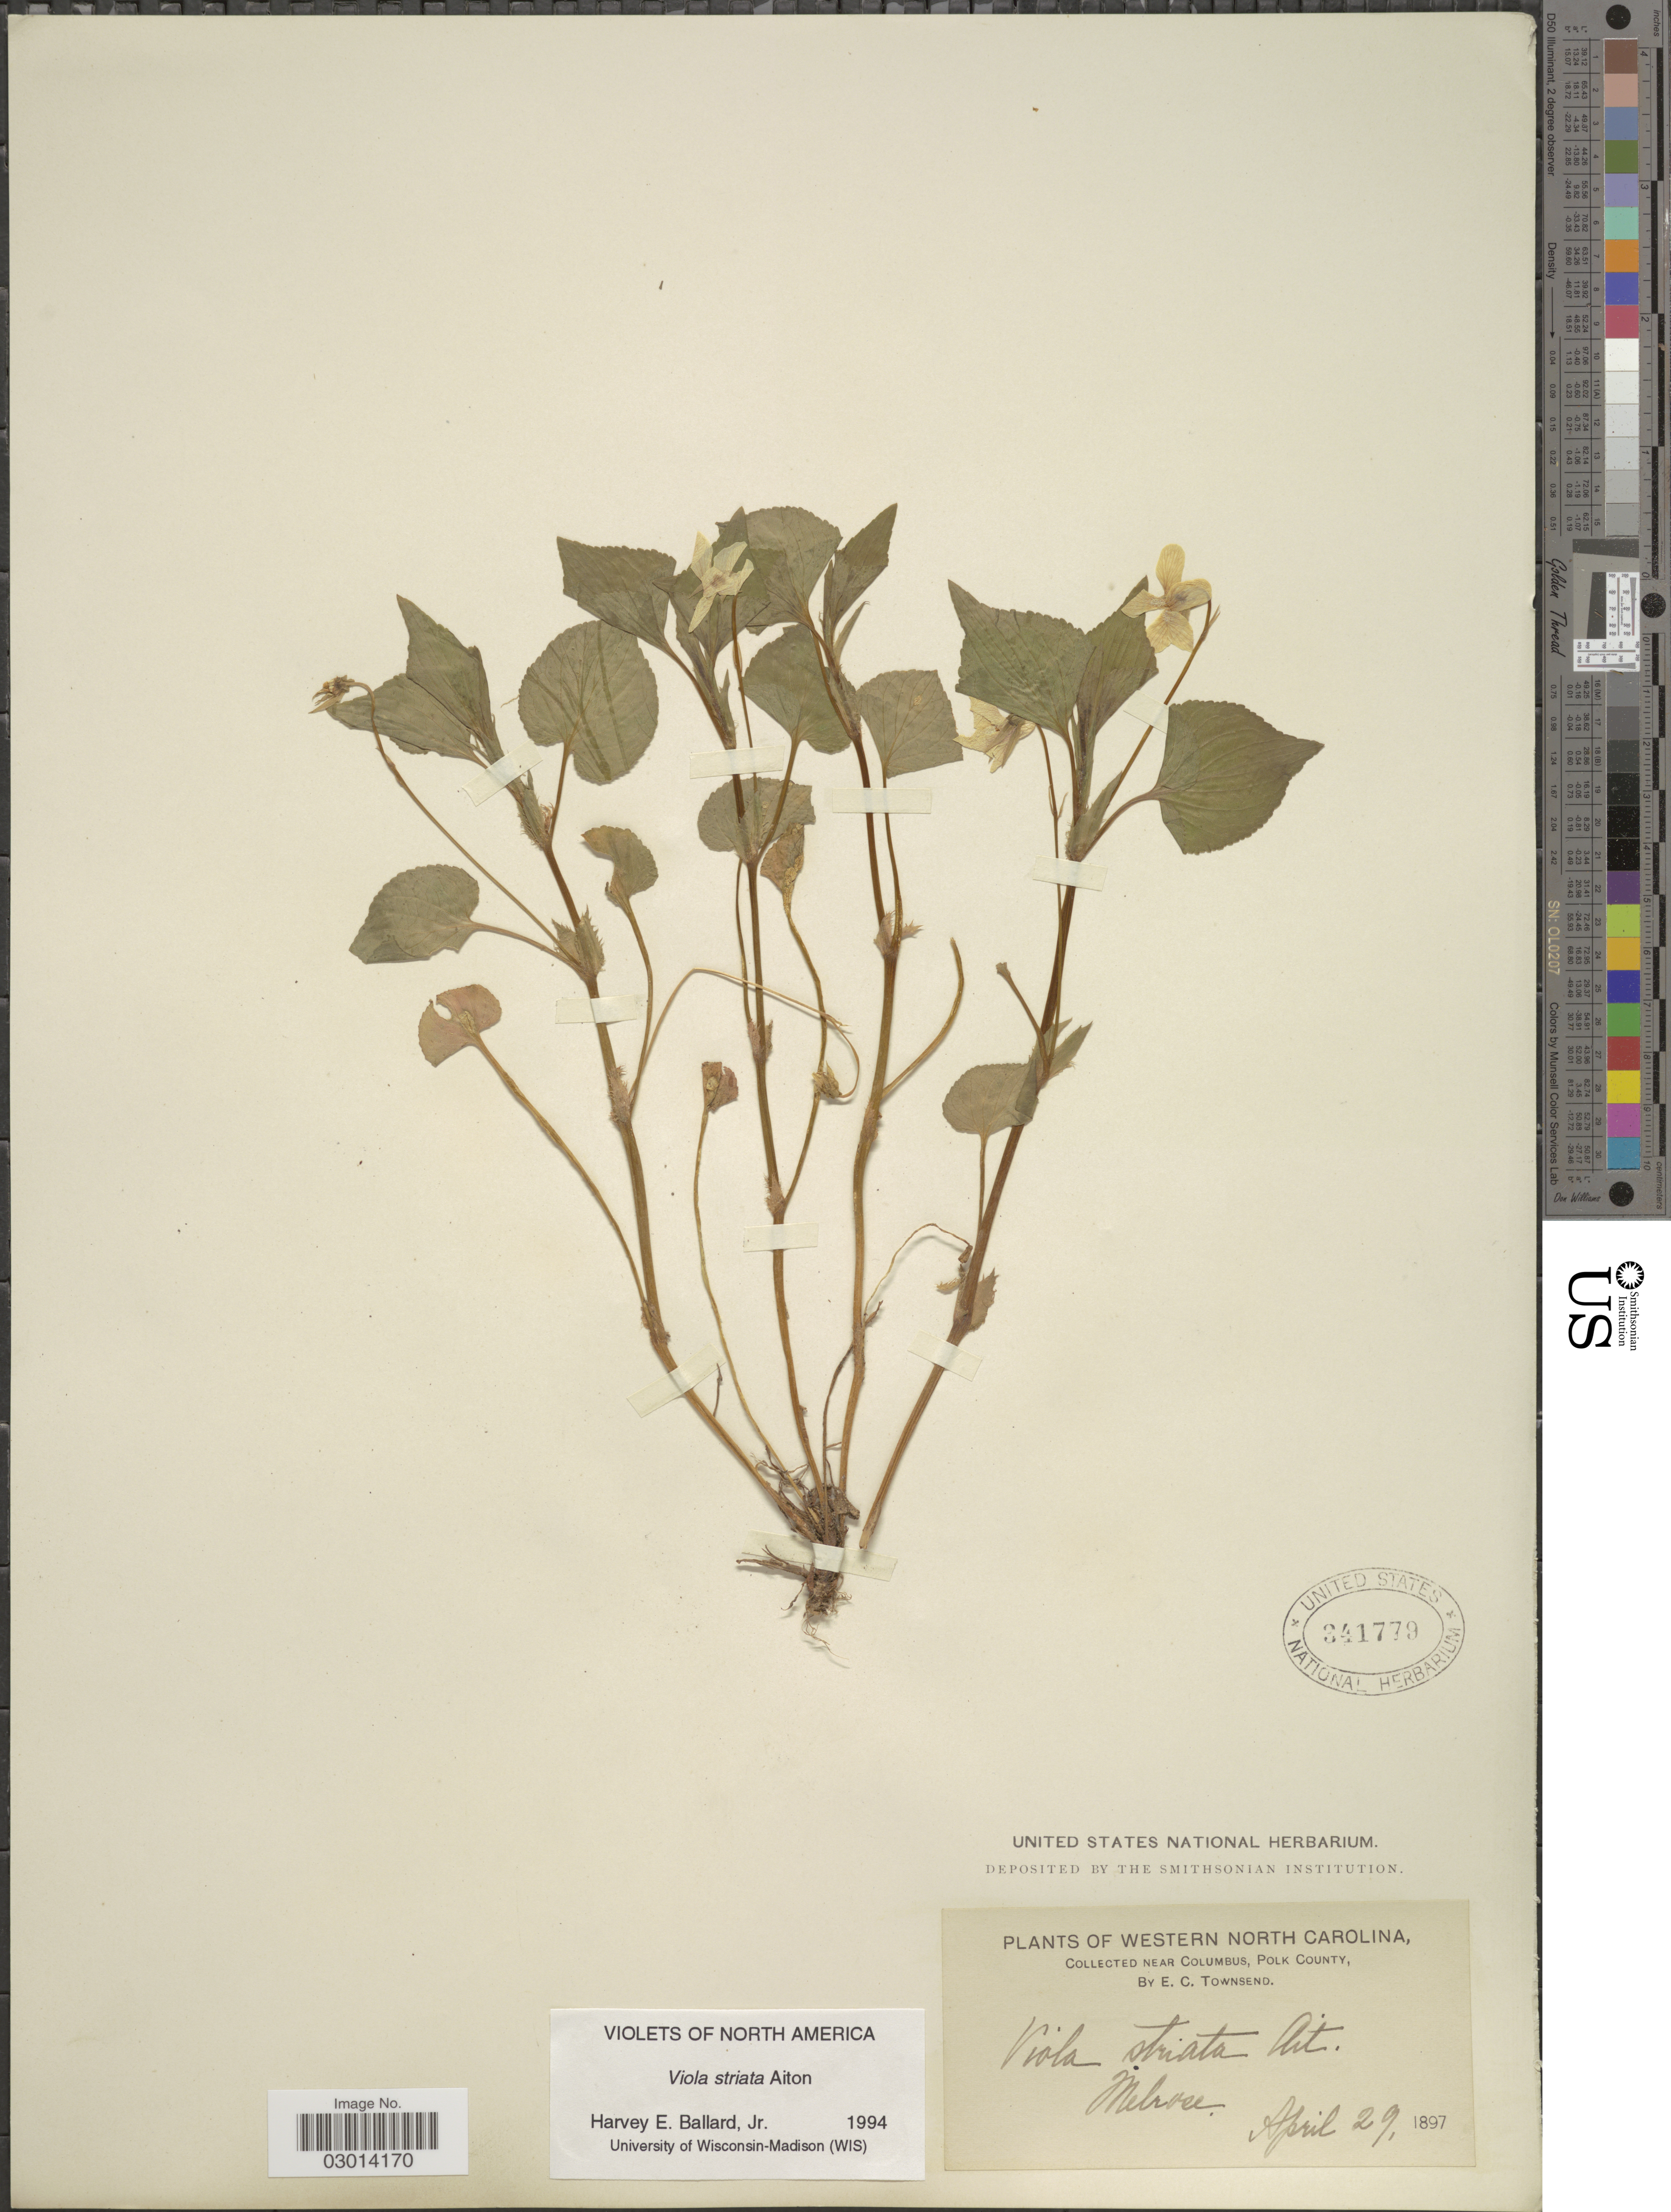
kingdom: Plantae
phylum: Tracheophyta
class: Magnoliopsida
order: Malpighiales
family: Violaceae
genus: Viola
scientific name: Viola rostrata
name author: Pursh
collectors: E. C. Townsend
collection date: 1897-04-29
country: United States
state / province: North Carolina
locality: Western North Carolina. Near Columbus, Polk County. Melrose.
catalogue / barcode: US 341779